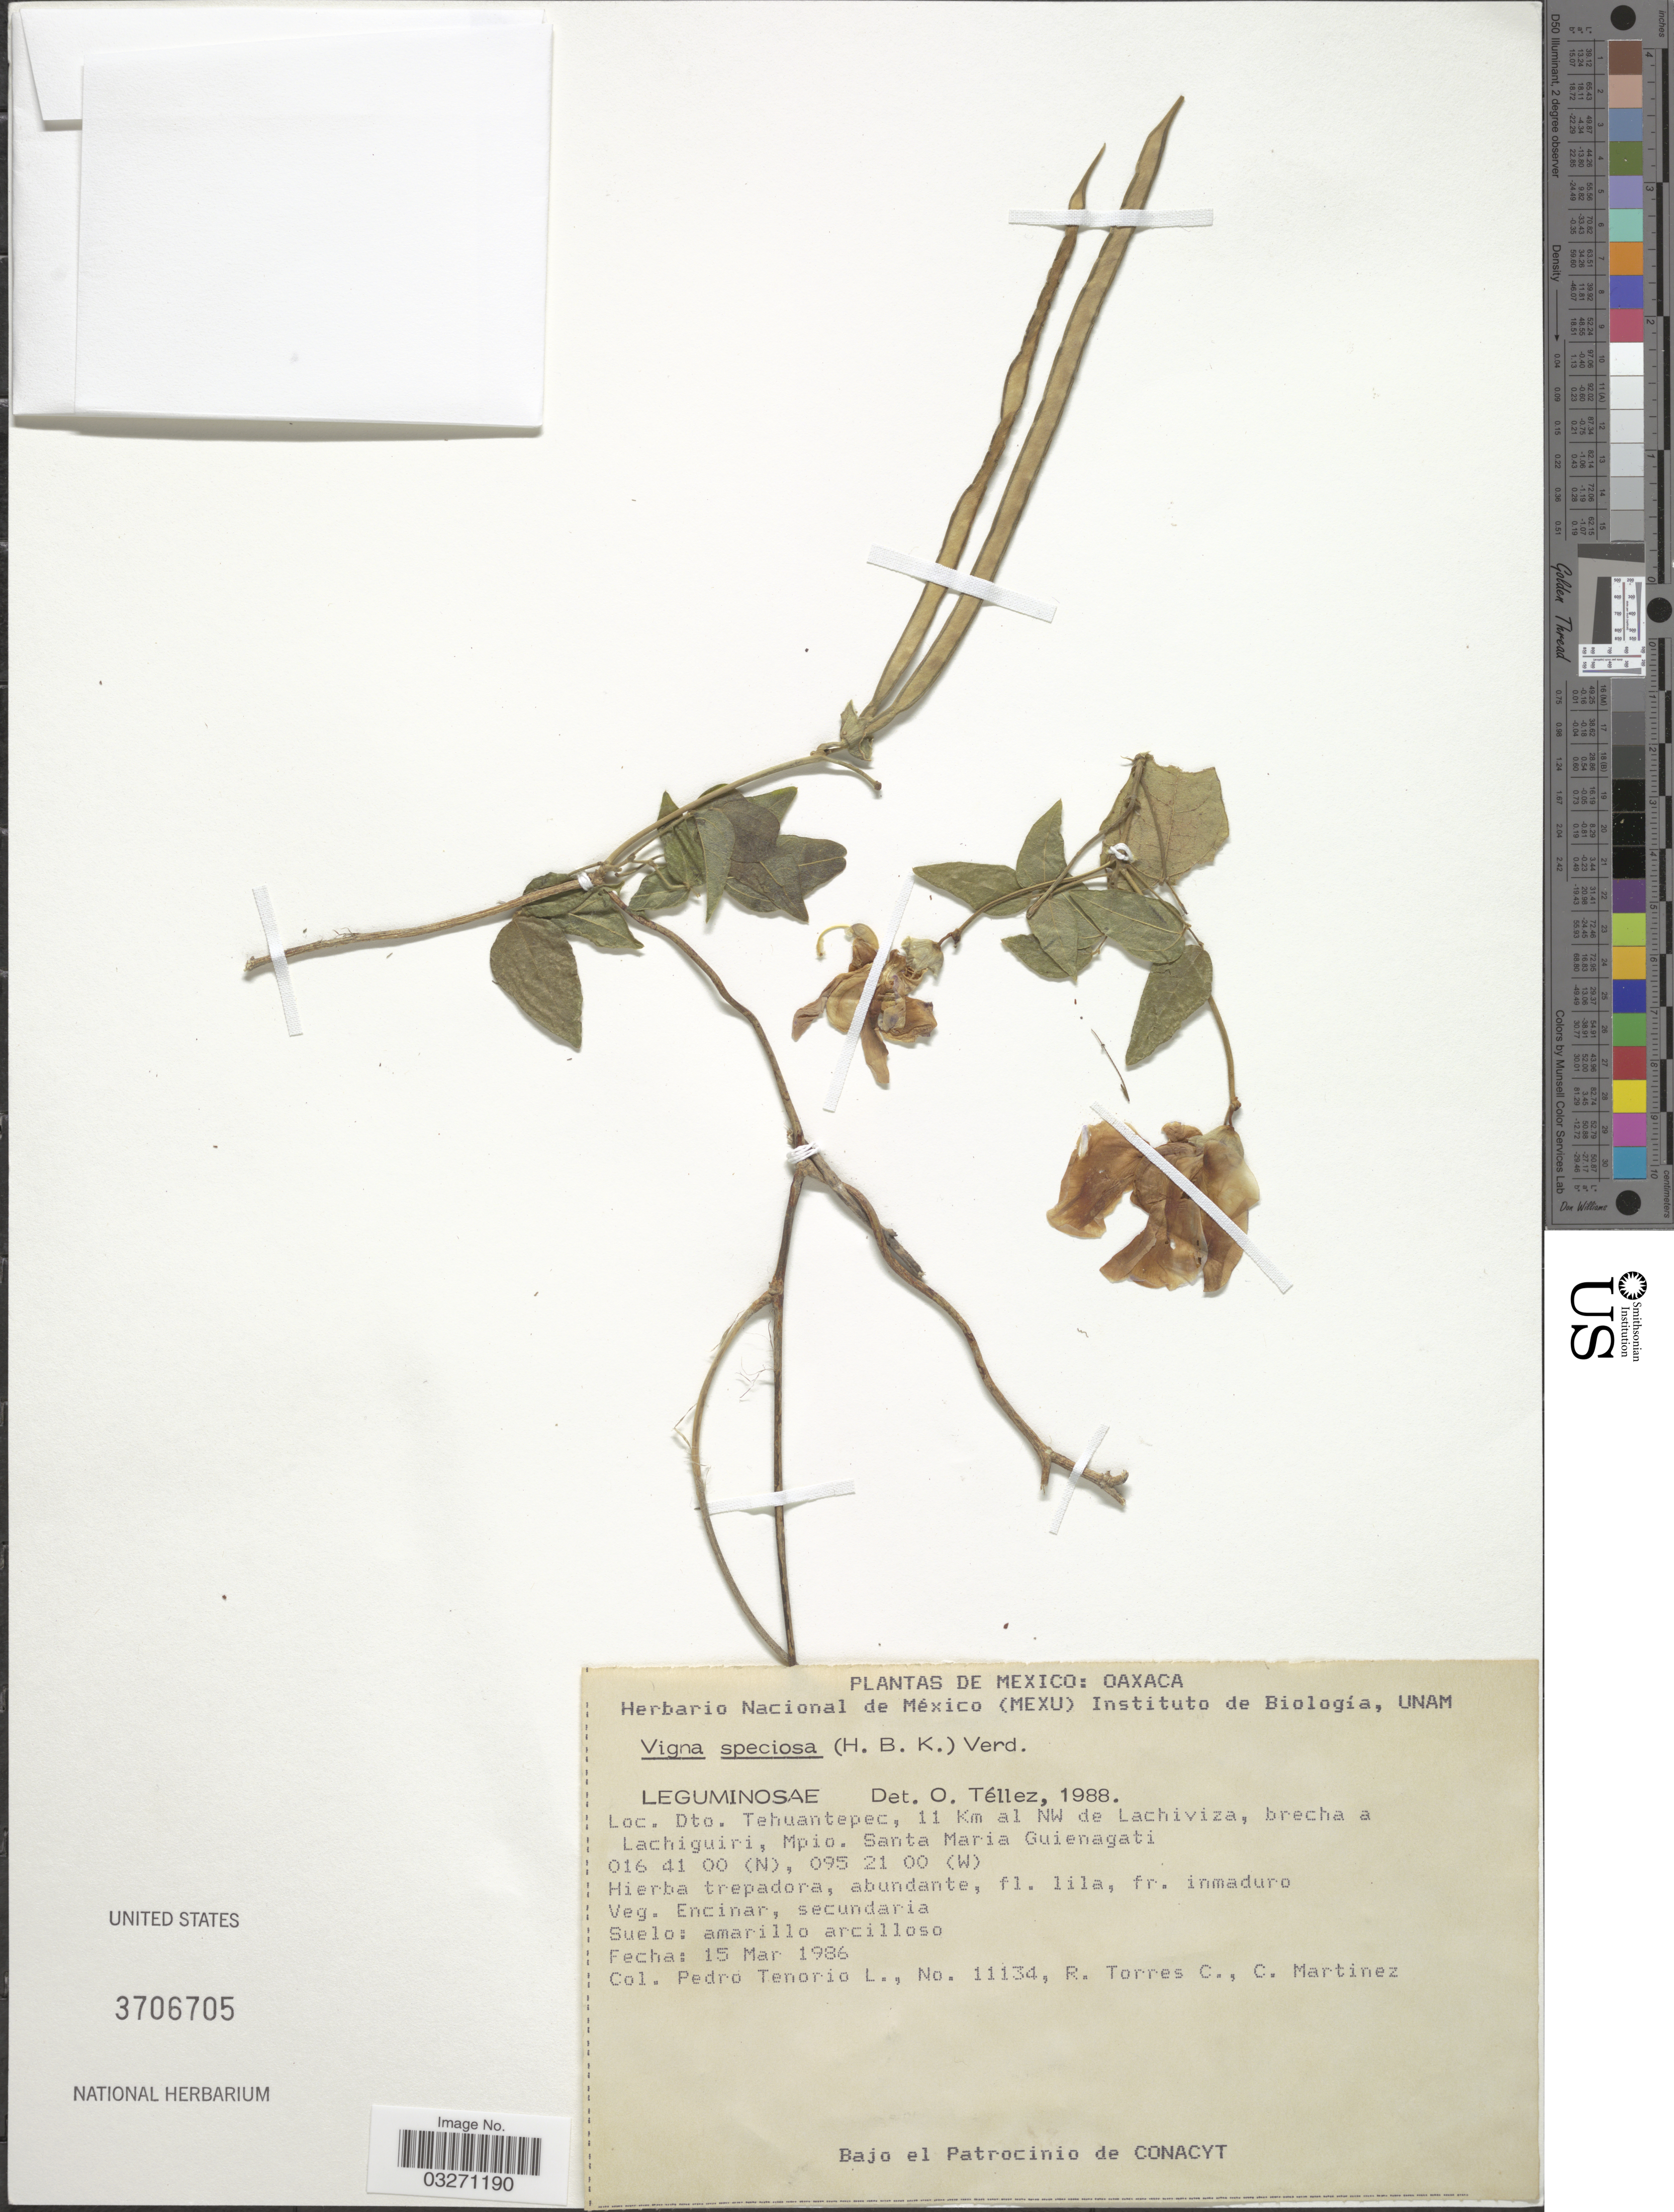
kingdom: Plantae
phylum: Tracheophyta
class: Magnoliopsida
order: Fabales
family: Fabaceae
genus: Vigna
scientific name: Vigna speciosa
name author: (Kunth) Verdc.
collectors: P. Tenorio L., R. Torres & C. Martínez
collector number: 11134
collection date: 1986-03-15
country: Mexico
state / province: Oaxaca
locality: Dto. Tehuantepec, 11 Km al NW de Lachiviza, brecha a Lachiguiri, Mpio. Santa Maria Guienagati.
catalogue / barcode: US 3706705